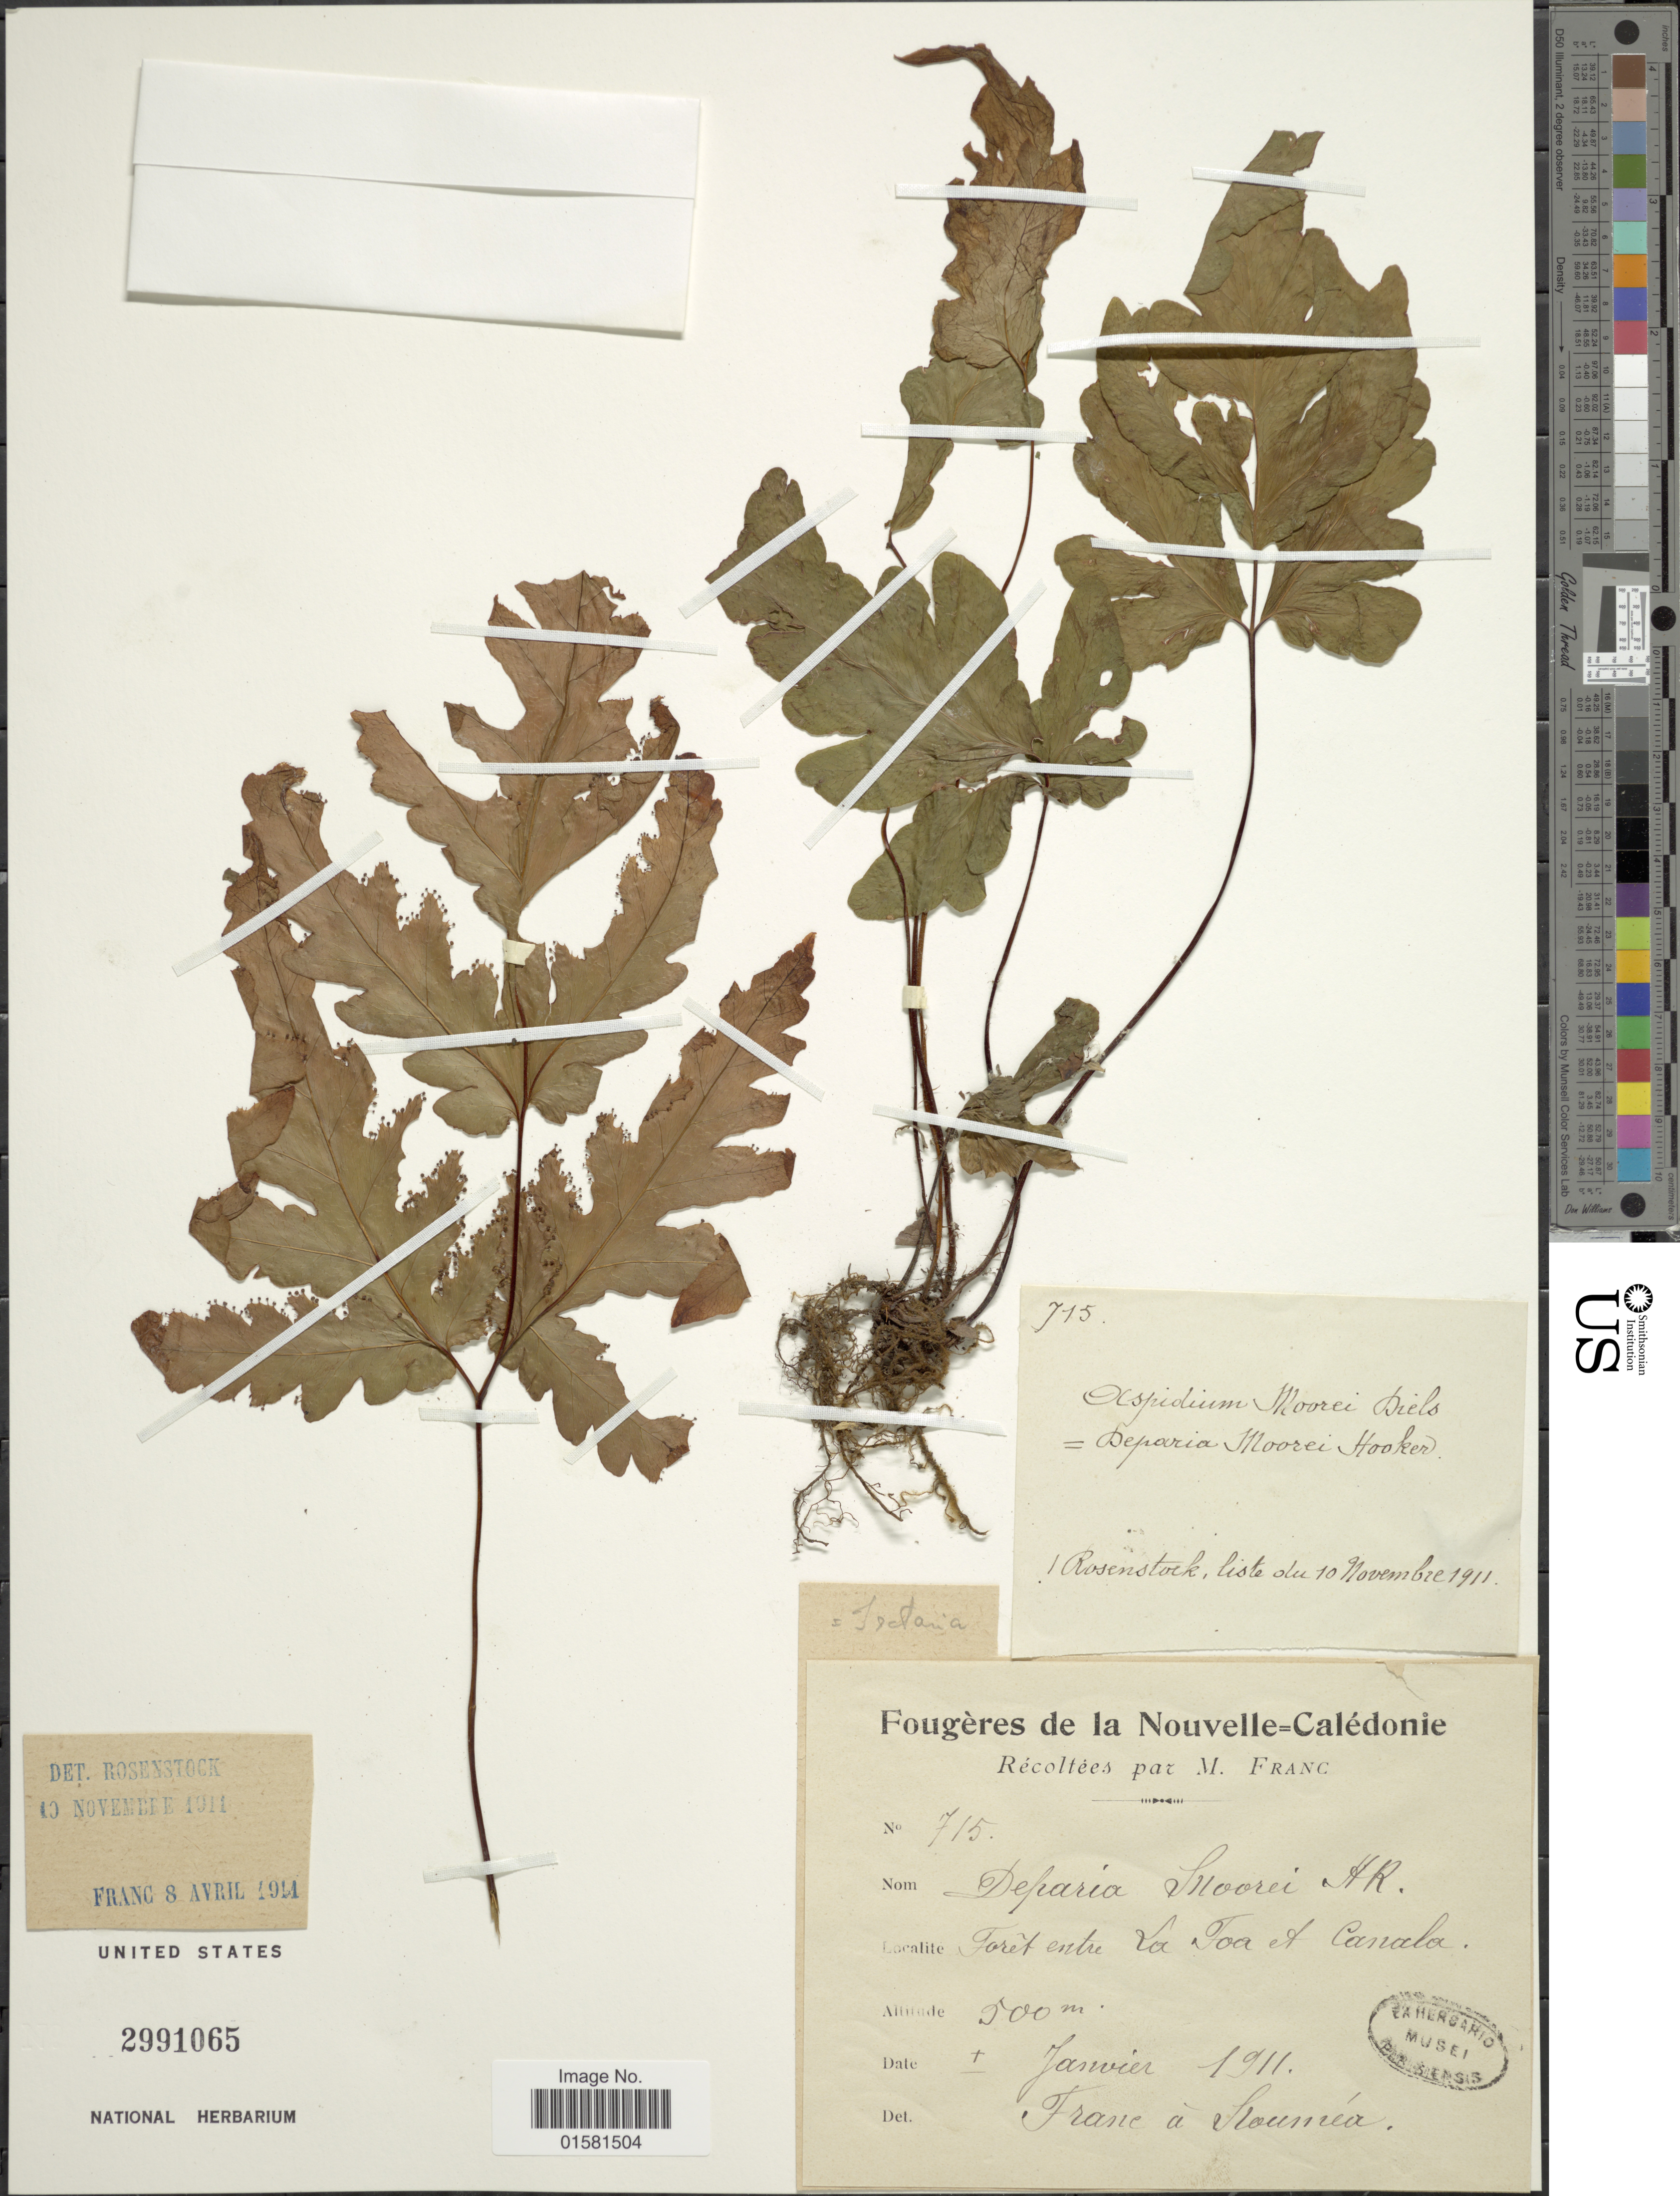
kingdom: Plantae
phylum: Tracheophyta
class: Polypodiopsida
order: Polypodiales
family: Tectariaceae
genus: Tectaria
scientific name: Tectaria moorei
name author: (Hook.) C. Chr.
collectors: M. Franc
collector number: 715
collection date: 1911-01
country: New Caledonia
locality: Foret entre La Foa et Canala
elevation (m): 500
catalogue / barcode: US 2991065